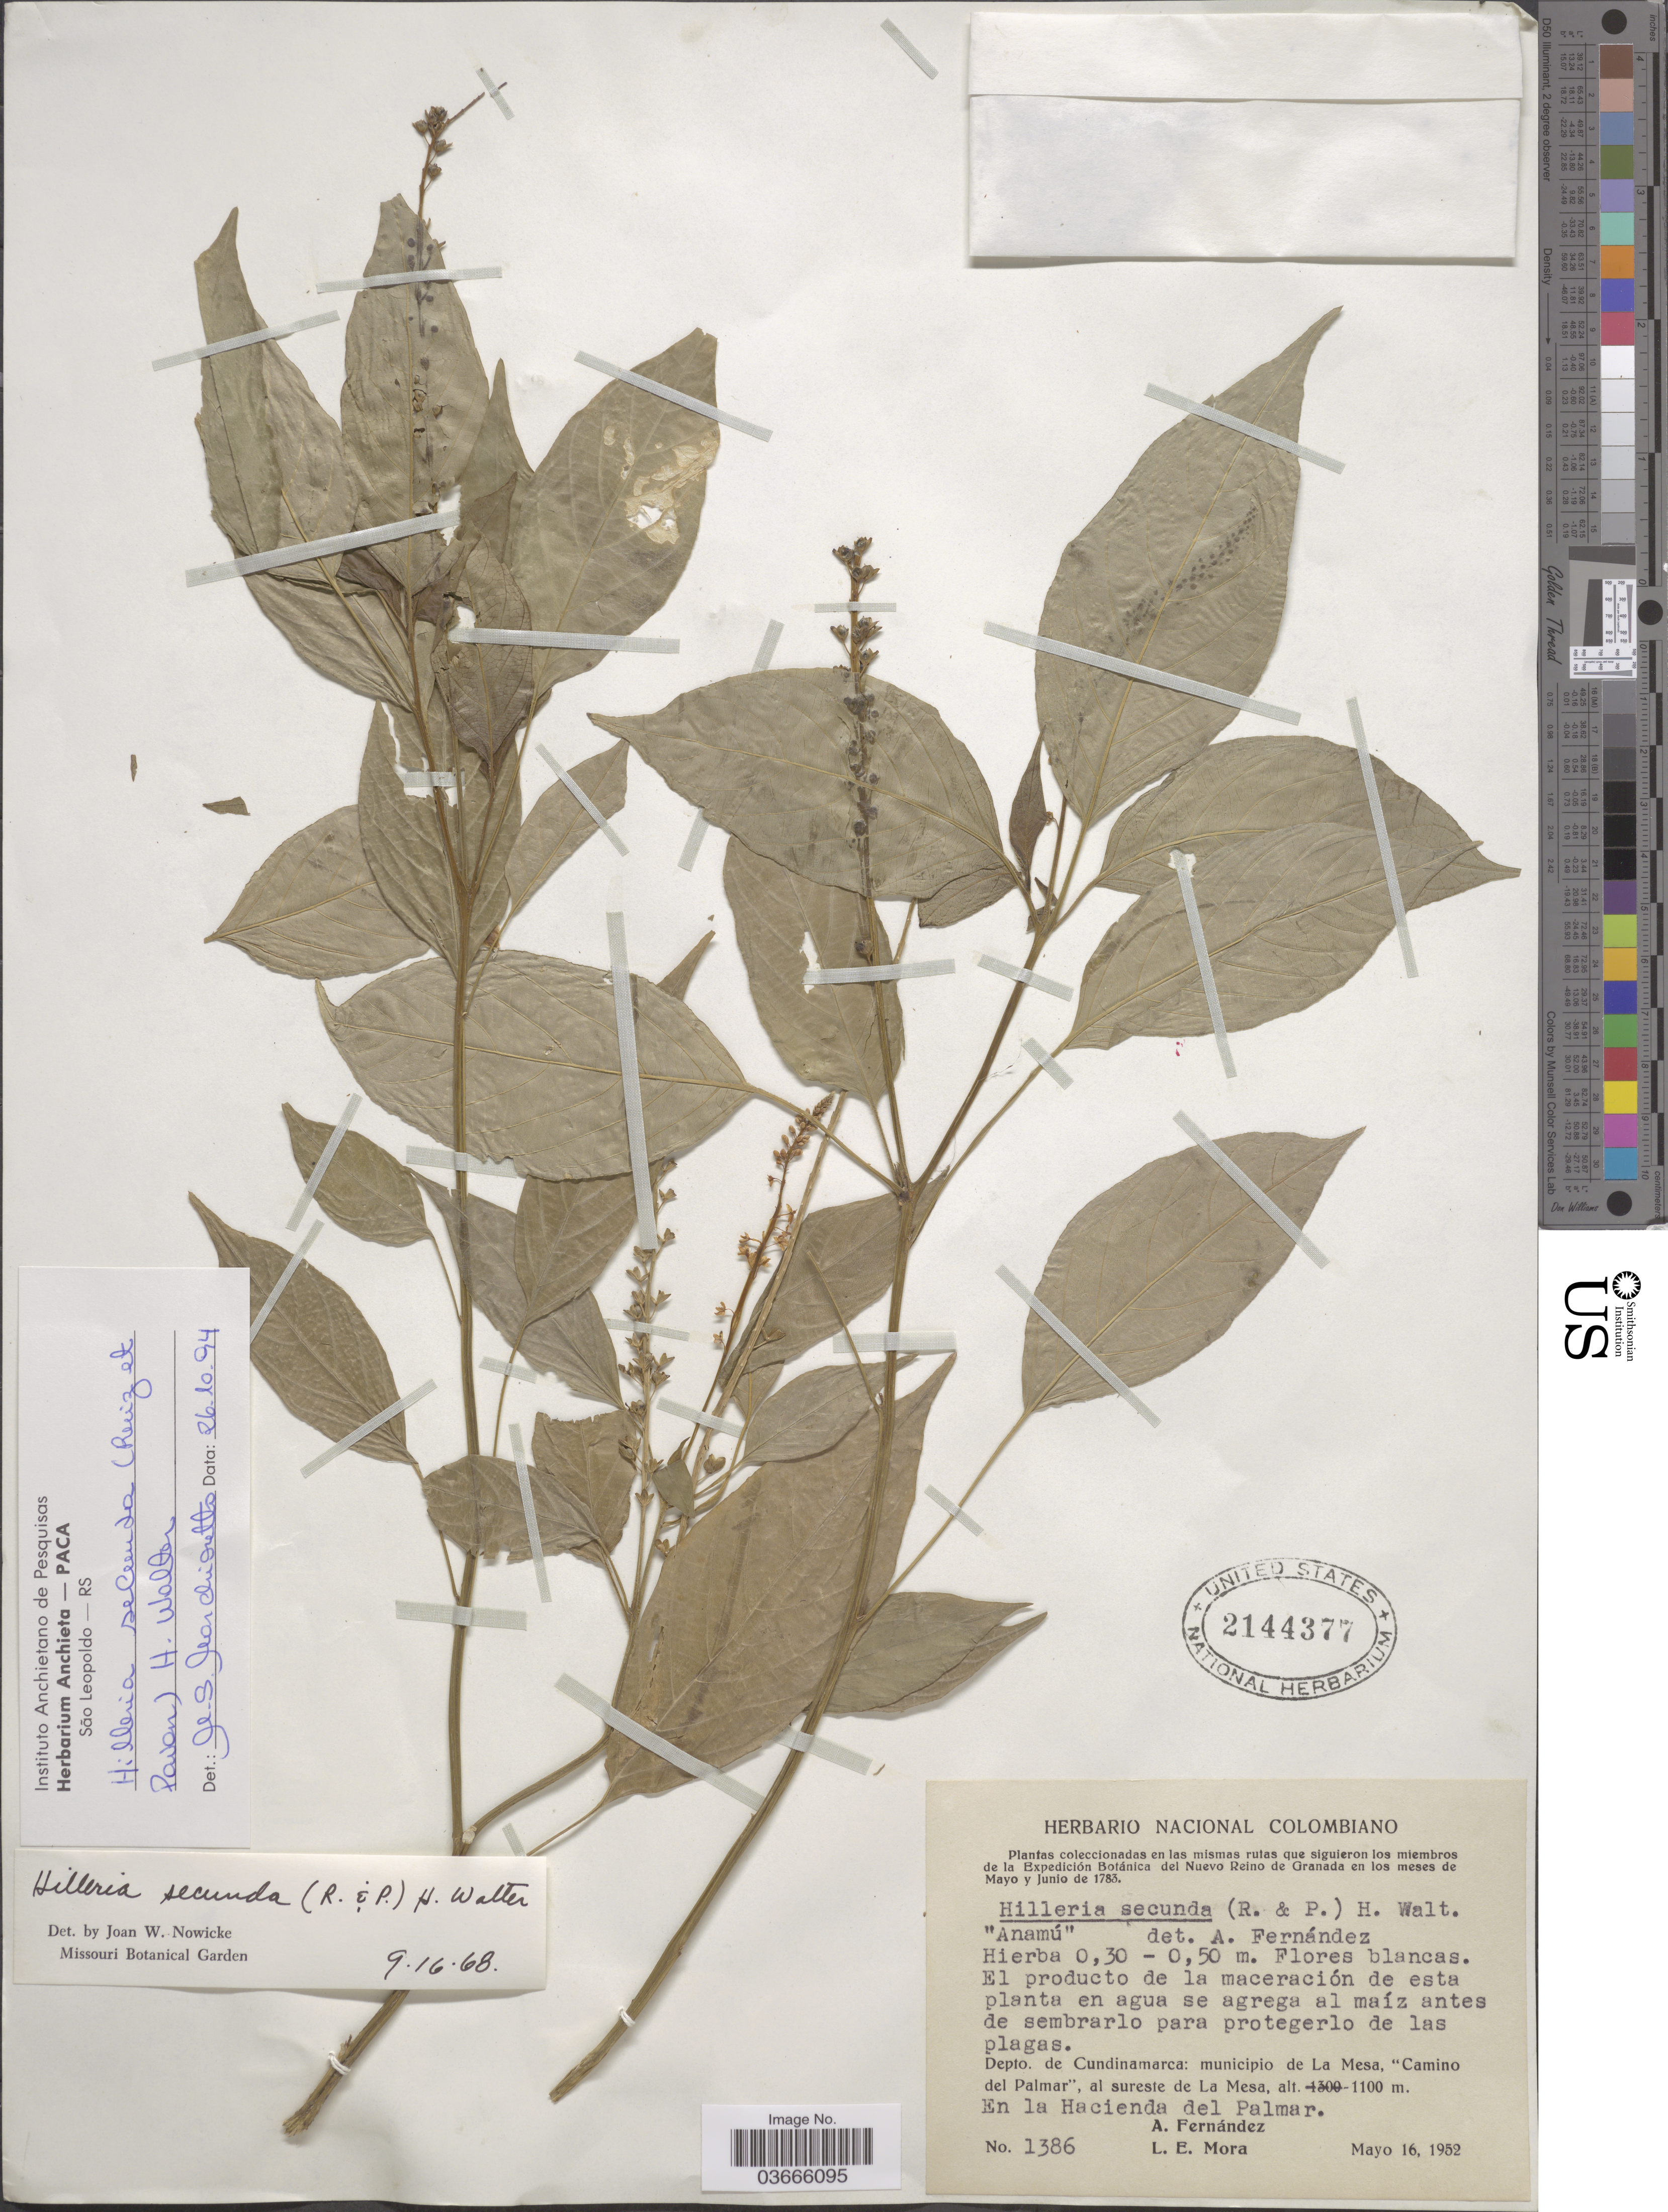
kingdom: Plantae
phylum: Tracheophyta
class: Magnoliopsida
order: Caryophyllales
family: Phytolaccaceae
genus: Hilleria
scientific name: Hilleria secunda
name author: (Ruiz & Pav.) H. Walter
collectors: A. Fernández & L. Mora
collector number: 1386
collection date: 1952-05-16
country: Colombia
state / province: Cundinamarca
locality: Depto. de Cundinamarca: municipio de La Mesa, "Camino del Palmar", al sureste de La Mesa. En la Hacienda del Palmar.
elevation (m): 1100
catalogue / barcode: US 2144377